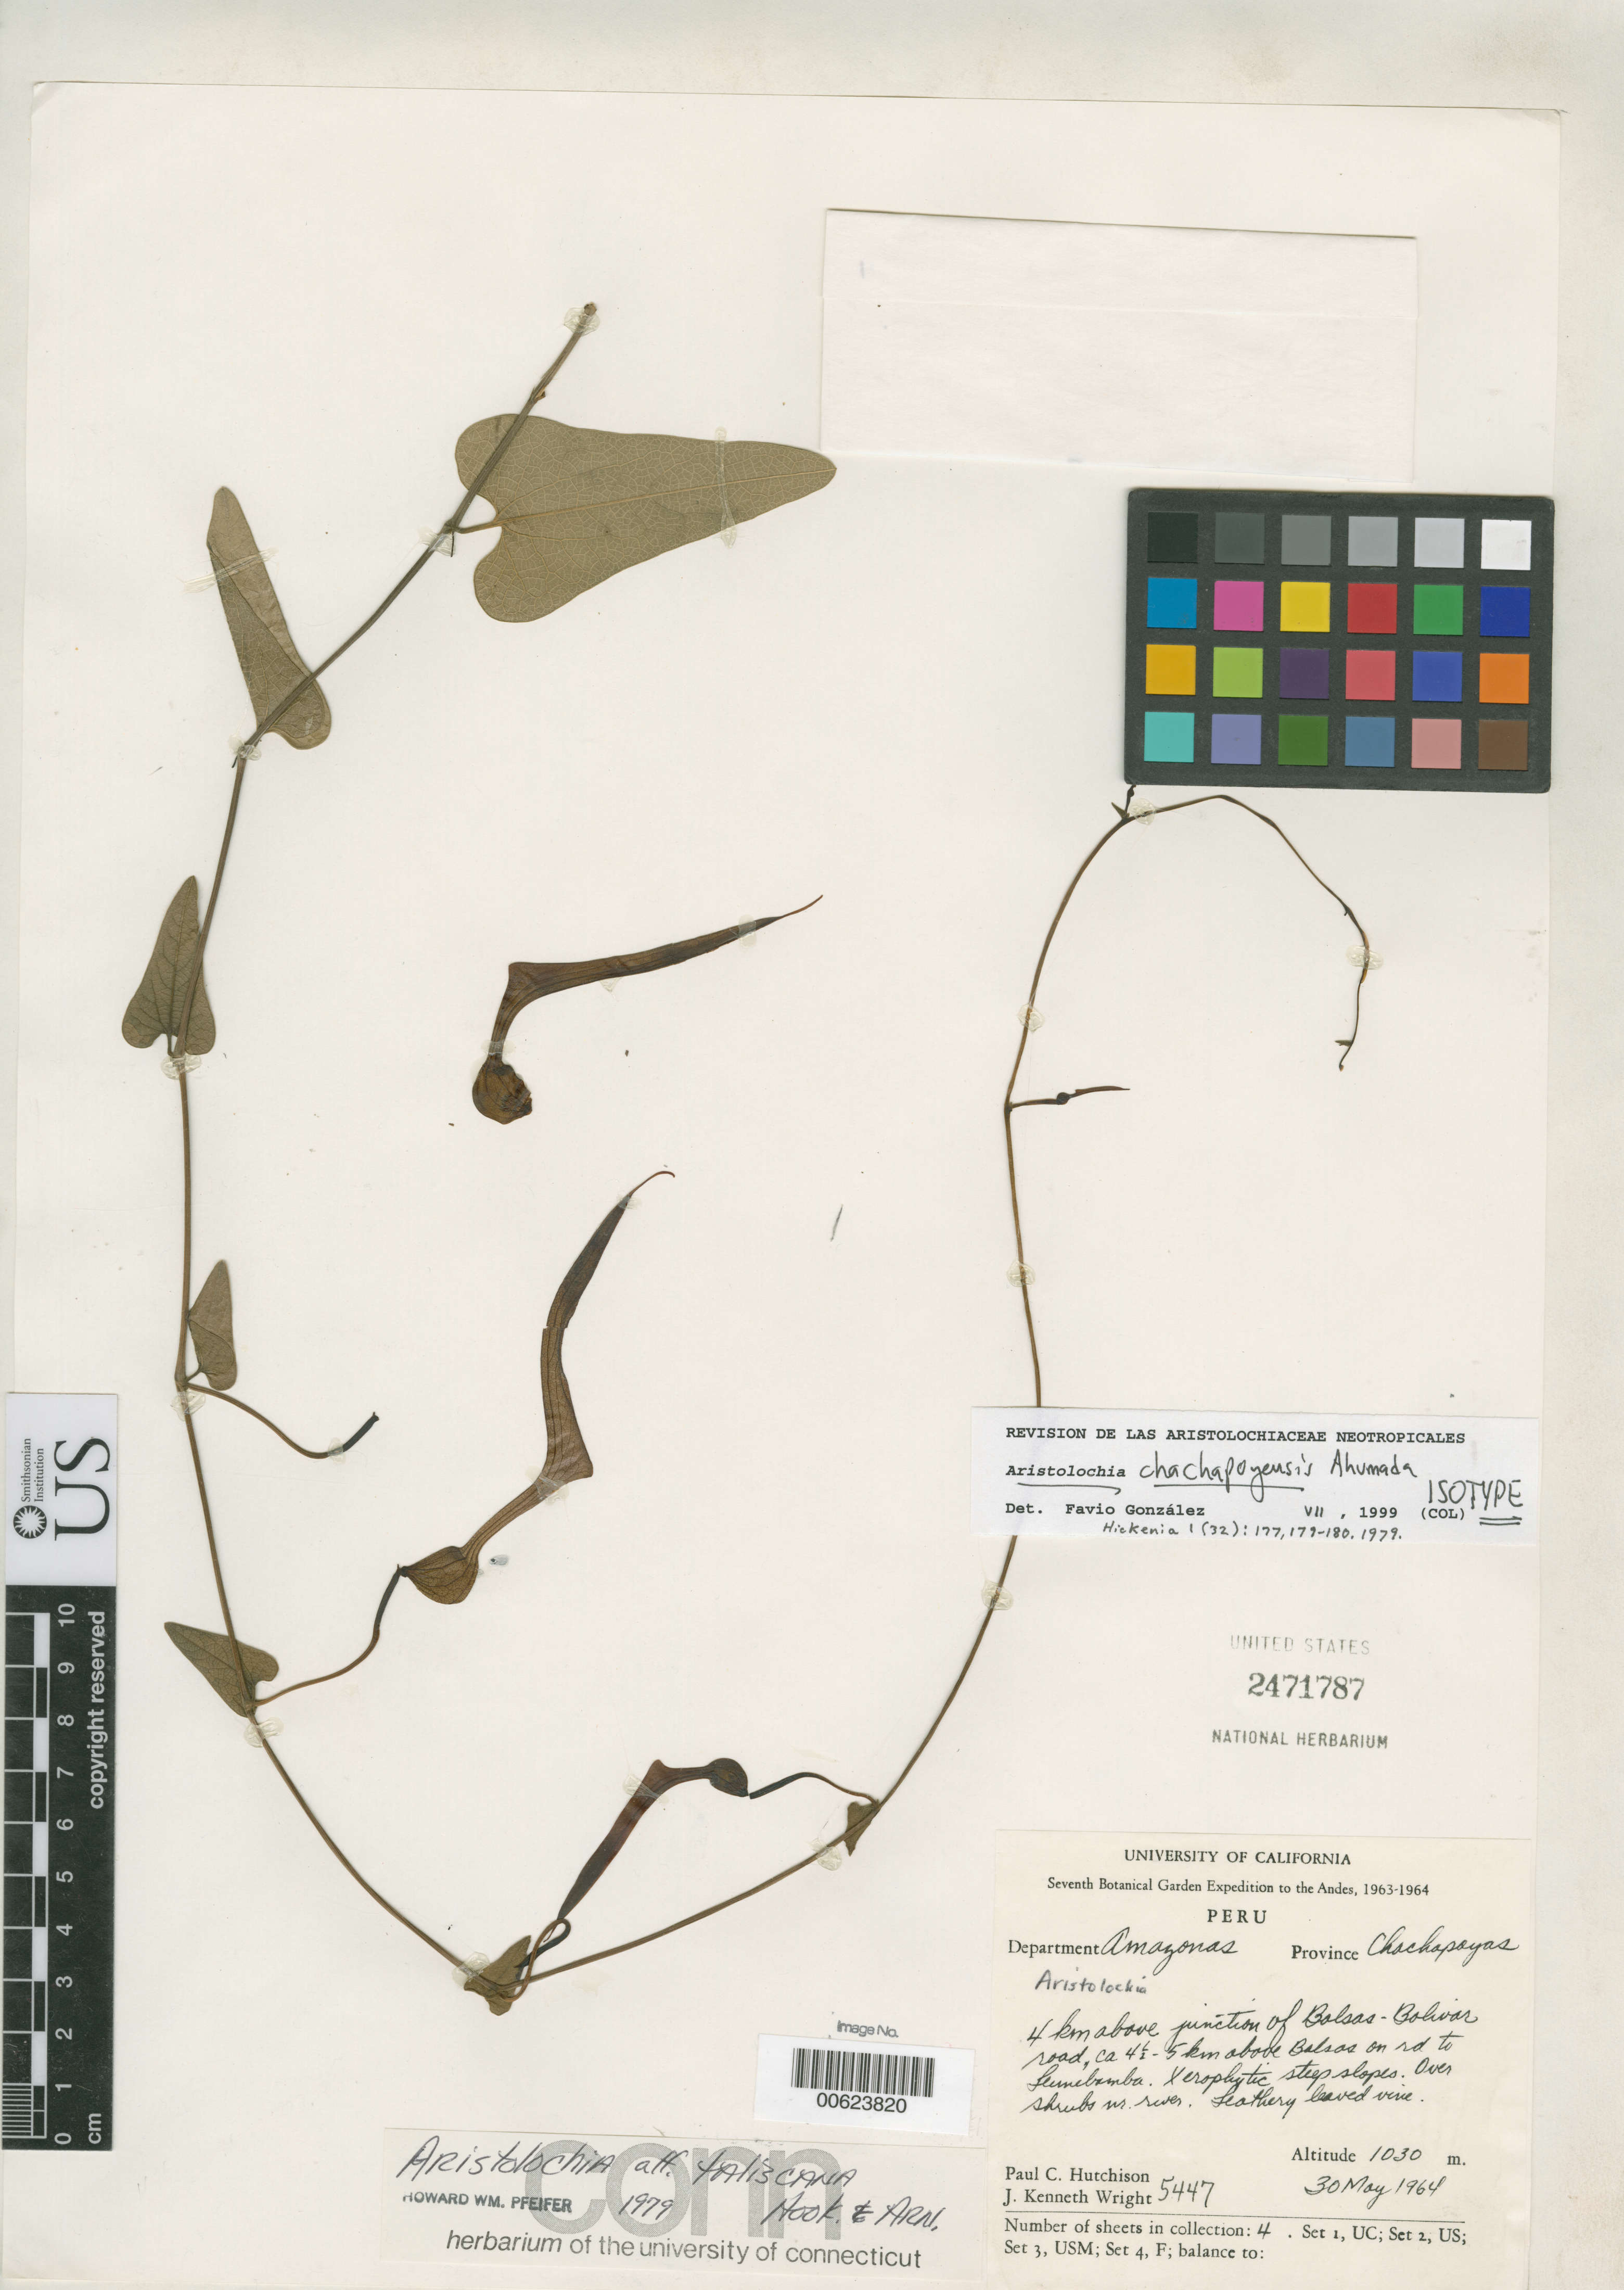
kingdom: Plantae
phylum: Tracheophyta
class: Magnoliopsida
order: Piperales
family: Aristolochiaceae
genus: Aristolochia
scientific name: Aristolochia chachapoyensis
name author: Ahumada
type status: Isotype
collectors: P. C. Hutchison & J. K. Wright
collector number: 5447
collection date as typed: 30 May 1964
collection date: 1964-05-30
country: Peru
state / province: Amazonas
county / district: Chachapoyas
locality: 4 km above junction of Balsas-Bolívar Road, ca. 4 1/2 - 5 km above Balsas on road to Lumebamba [?]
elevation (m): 1030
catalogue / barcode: US 2471787